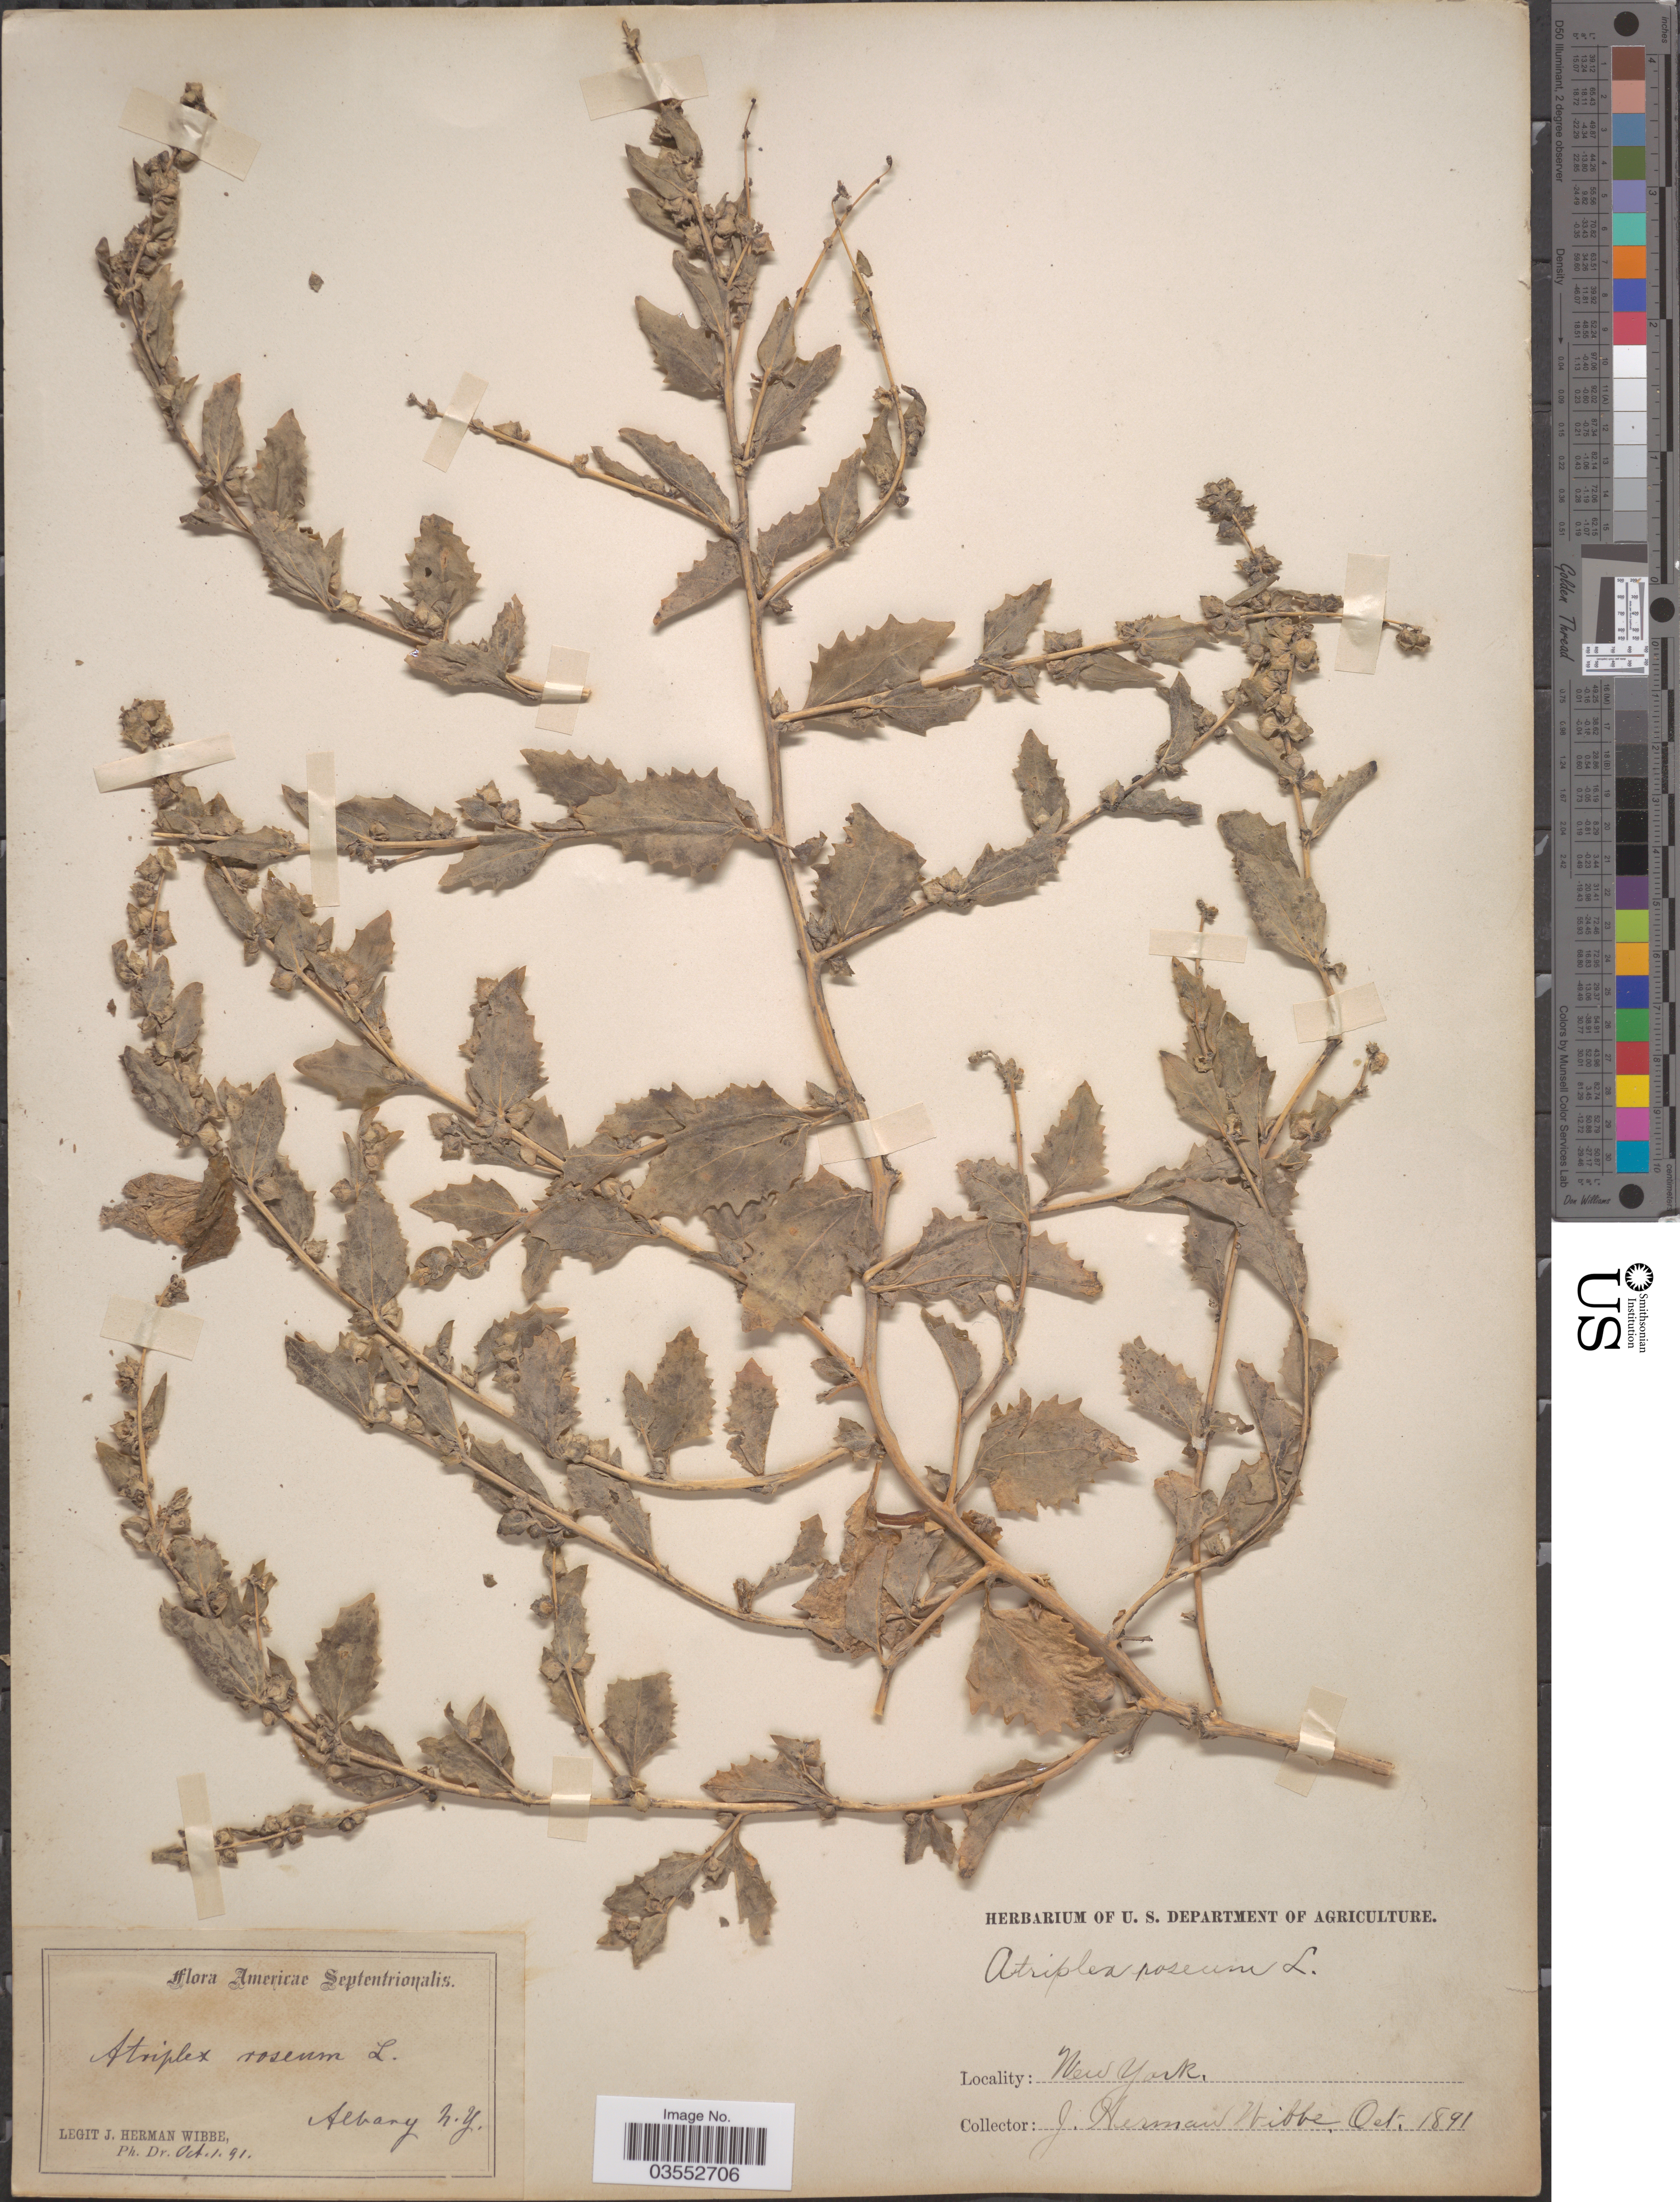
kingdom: Plantae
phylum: Tracheophyta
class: Magnoliopsida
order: Caryophyllales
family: Amaranthaceae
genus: Atriplex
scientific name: Atriplex rosea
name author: L.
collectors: J. Wibbe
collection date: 1891-10-01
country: United States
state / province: New York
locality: Americae Septentrionalis. Albany.